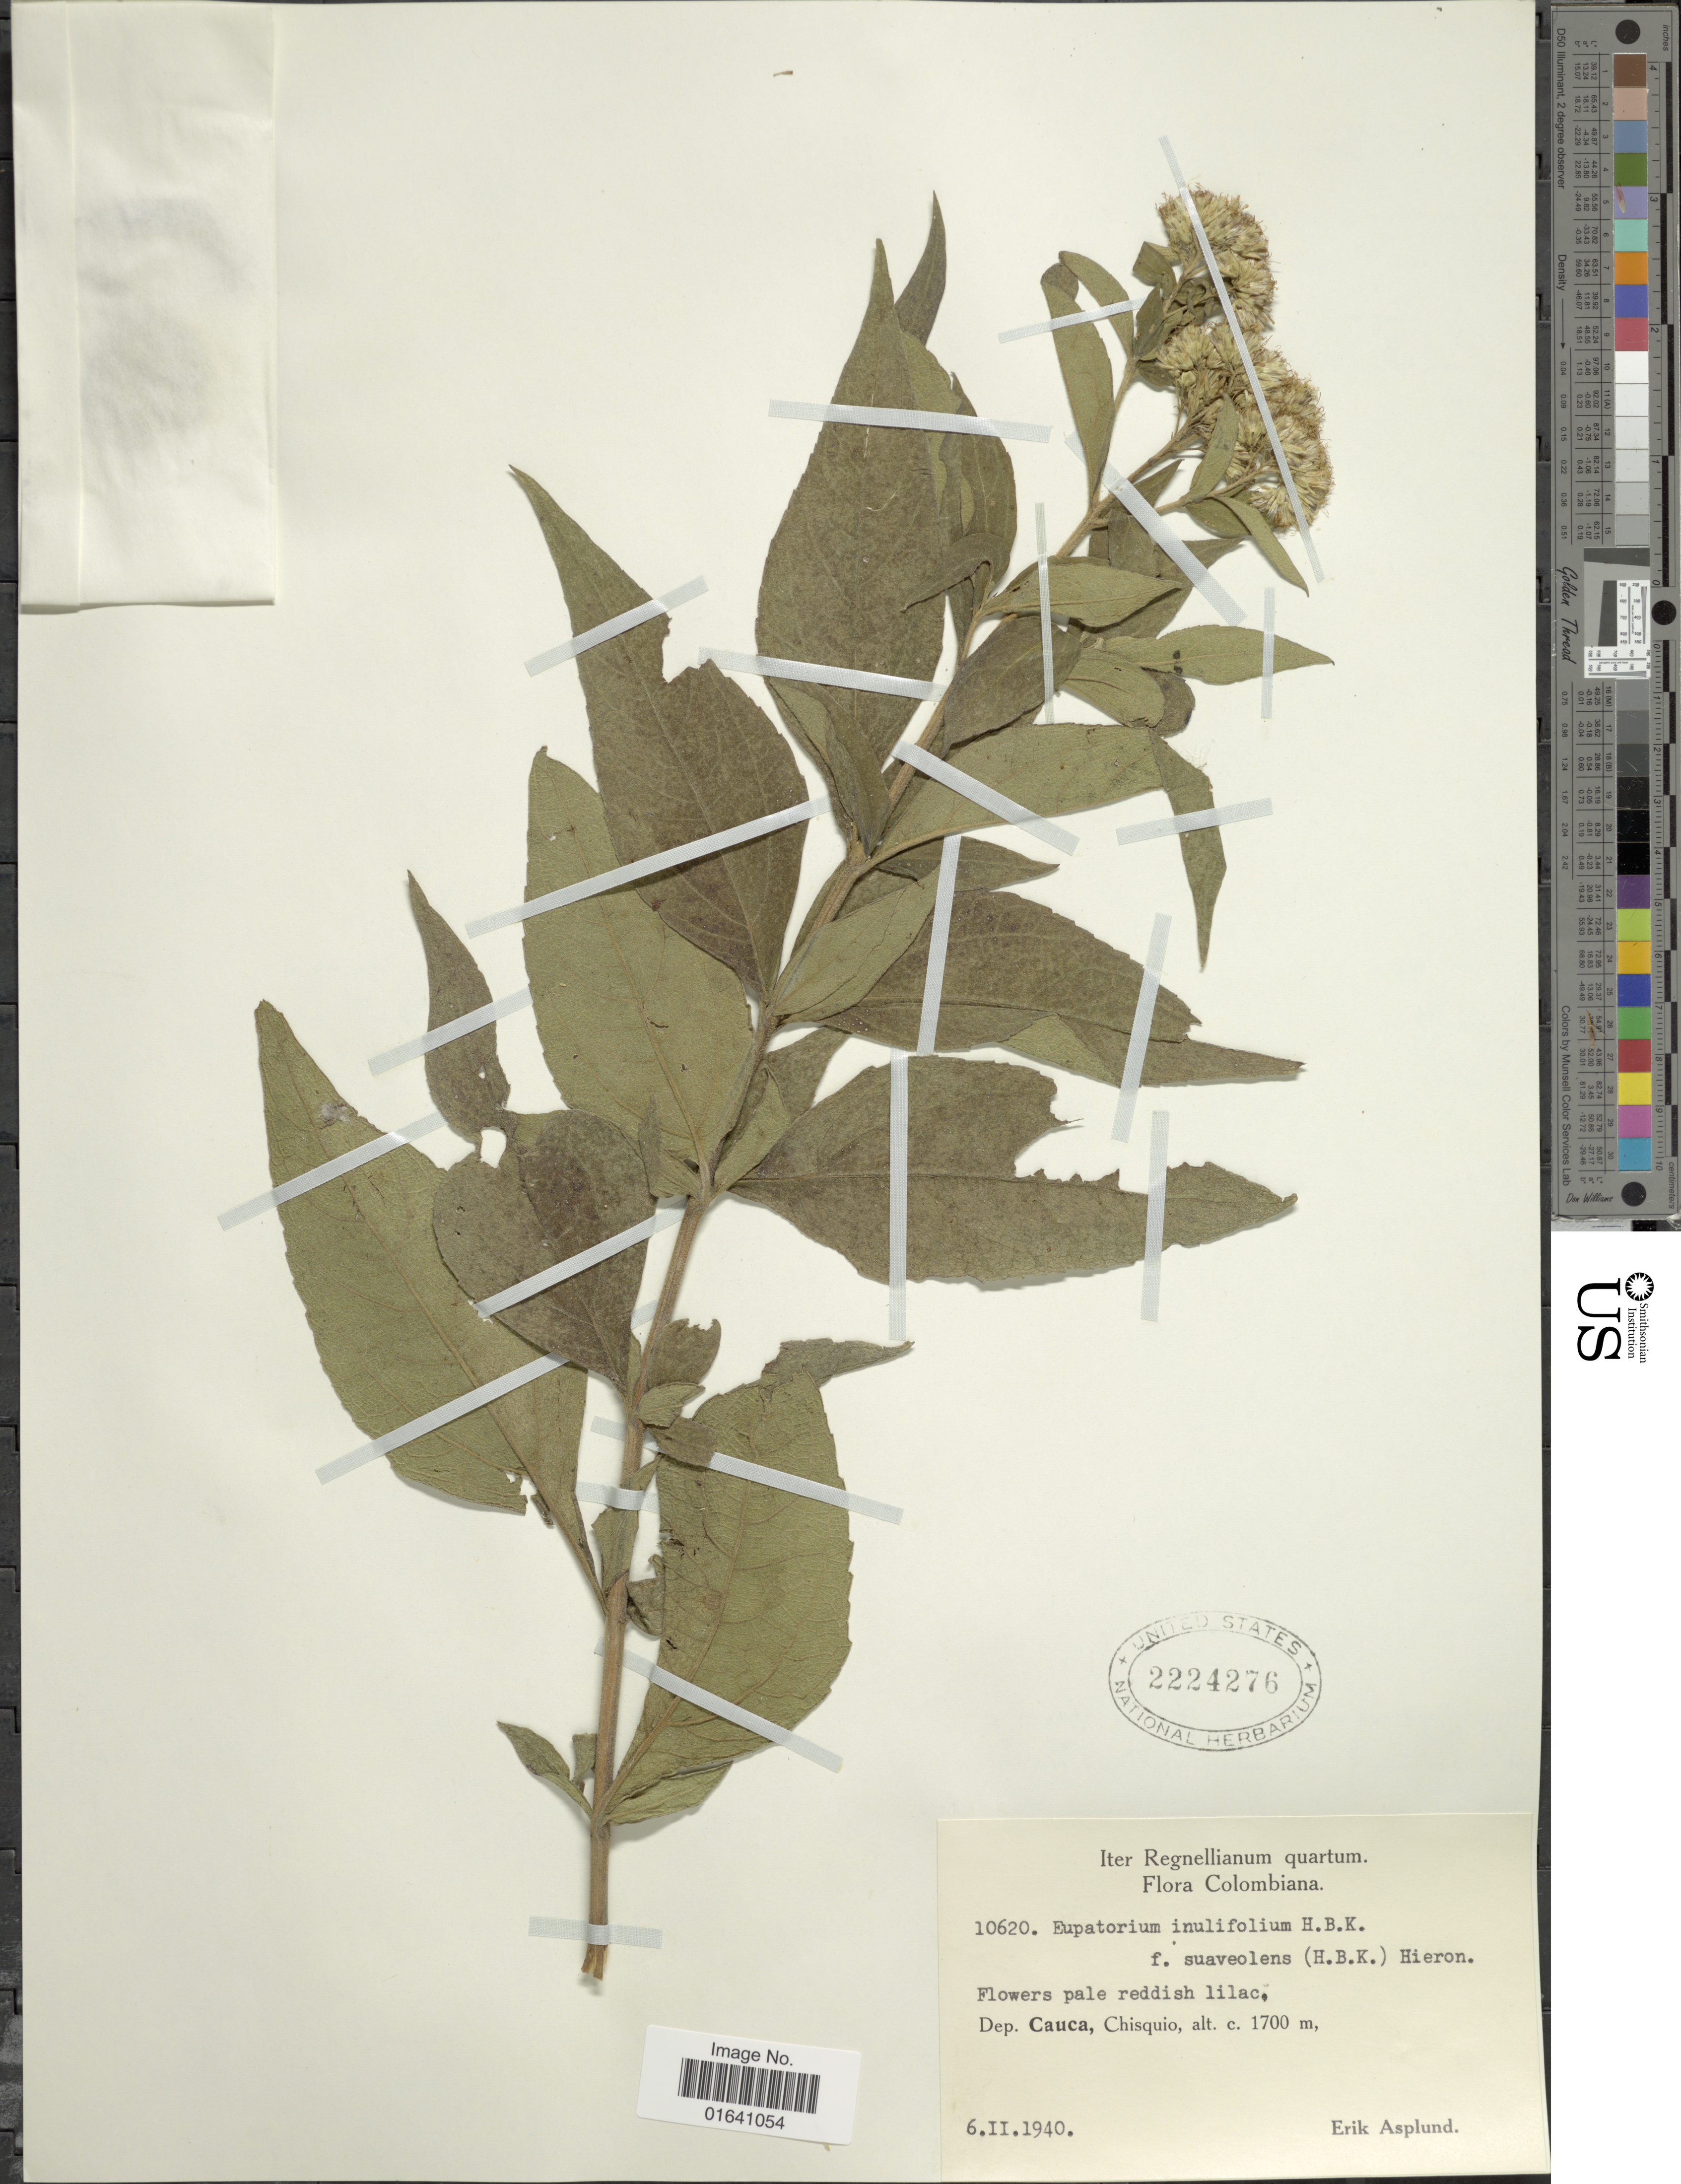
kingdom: Plantae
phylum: Tracheophyta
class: Magnoliopsida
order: Asterales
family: Asteraceae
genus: Austroeupatorium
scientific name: Austroeupatorium inulaefolium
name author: (Kunth) R.M. King & H. Rob.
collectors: E. Asplund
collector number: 1060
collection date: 1940-02-06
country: Colombia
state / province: Cauca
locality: Dep. Cauca, Chisquio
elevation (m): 1700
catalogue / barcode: US 2224276